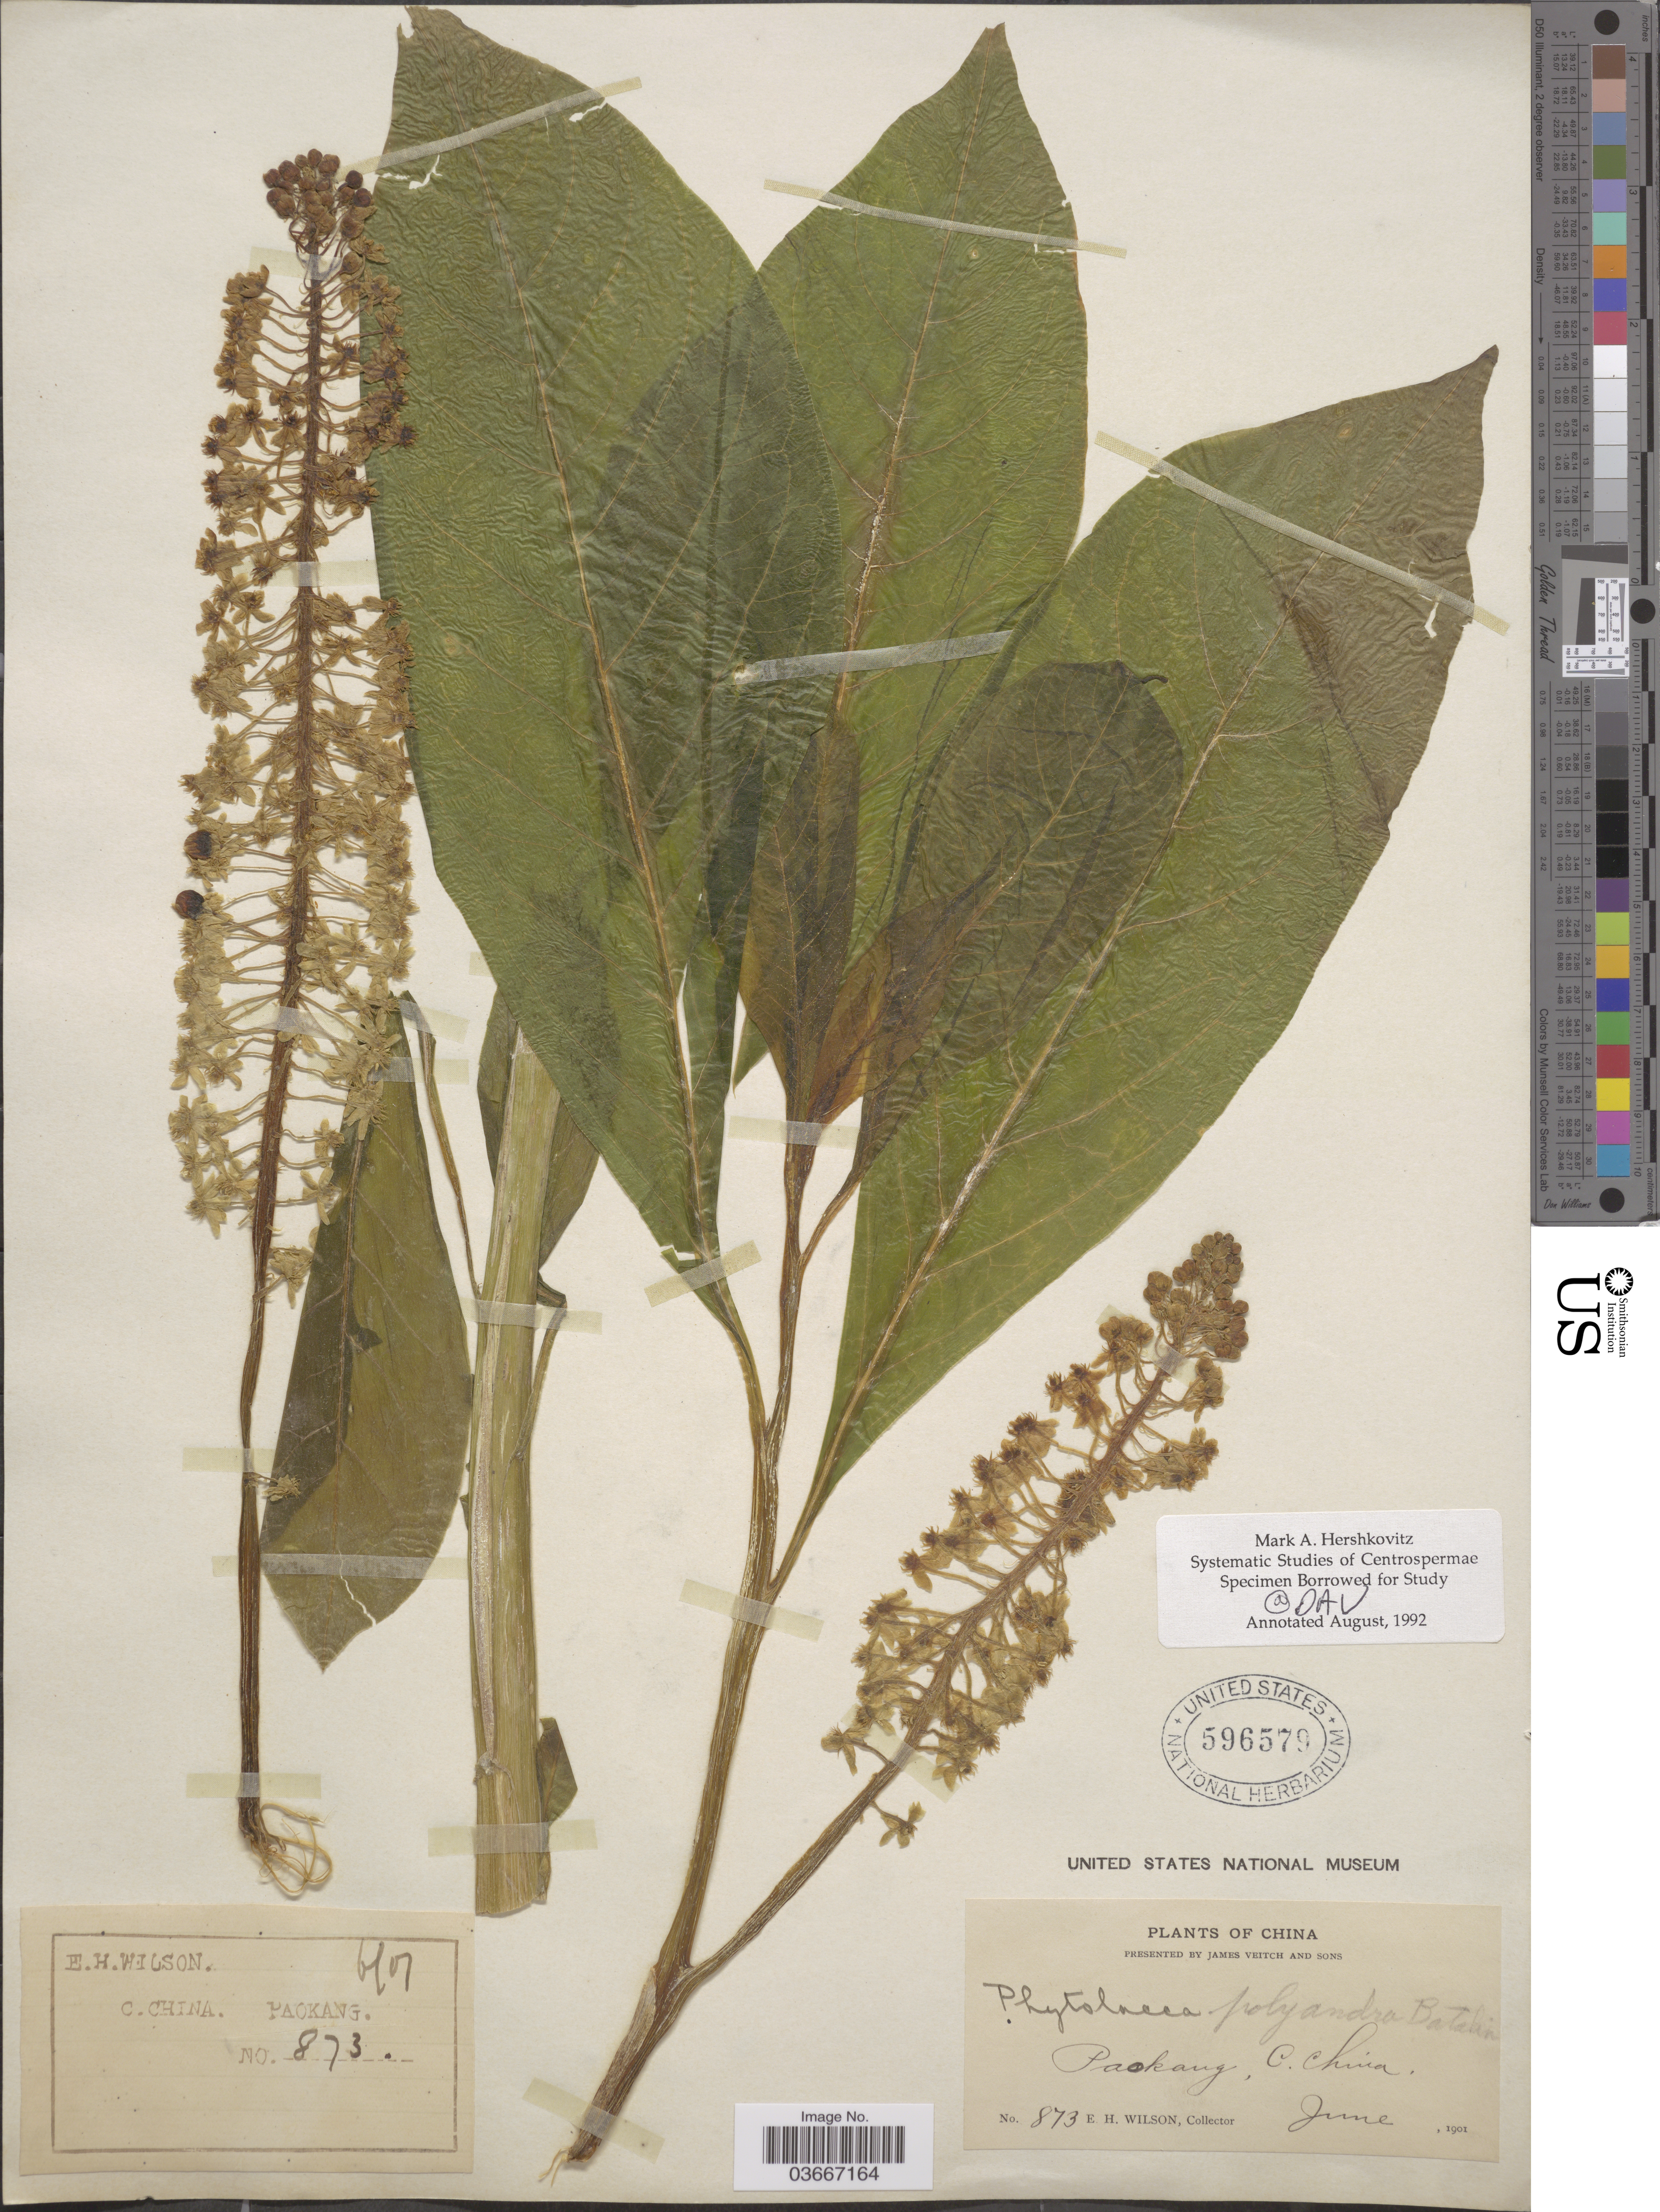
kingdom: Plantae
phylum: Tracheophyta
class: Magnoliopsida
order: Caryophyllales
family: Phytolaccaceae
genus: Phytolacca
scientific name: Phytolacca polyandra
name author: Batalin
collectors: E. Wilson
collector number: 873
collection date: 1901-06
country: China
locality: C. China. Paokang.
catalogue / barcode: US 596579